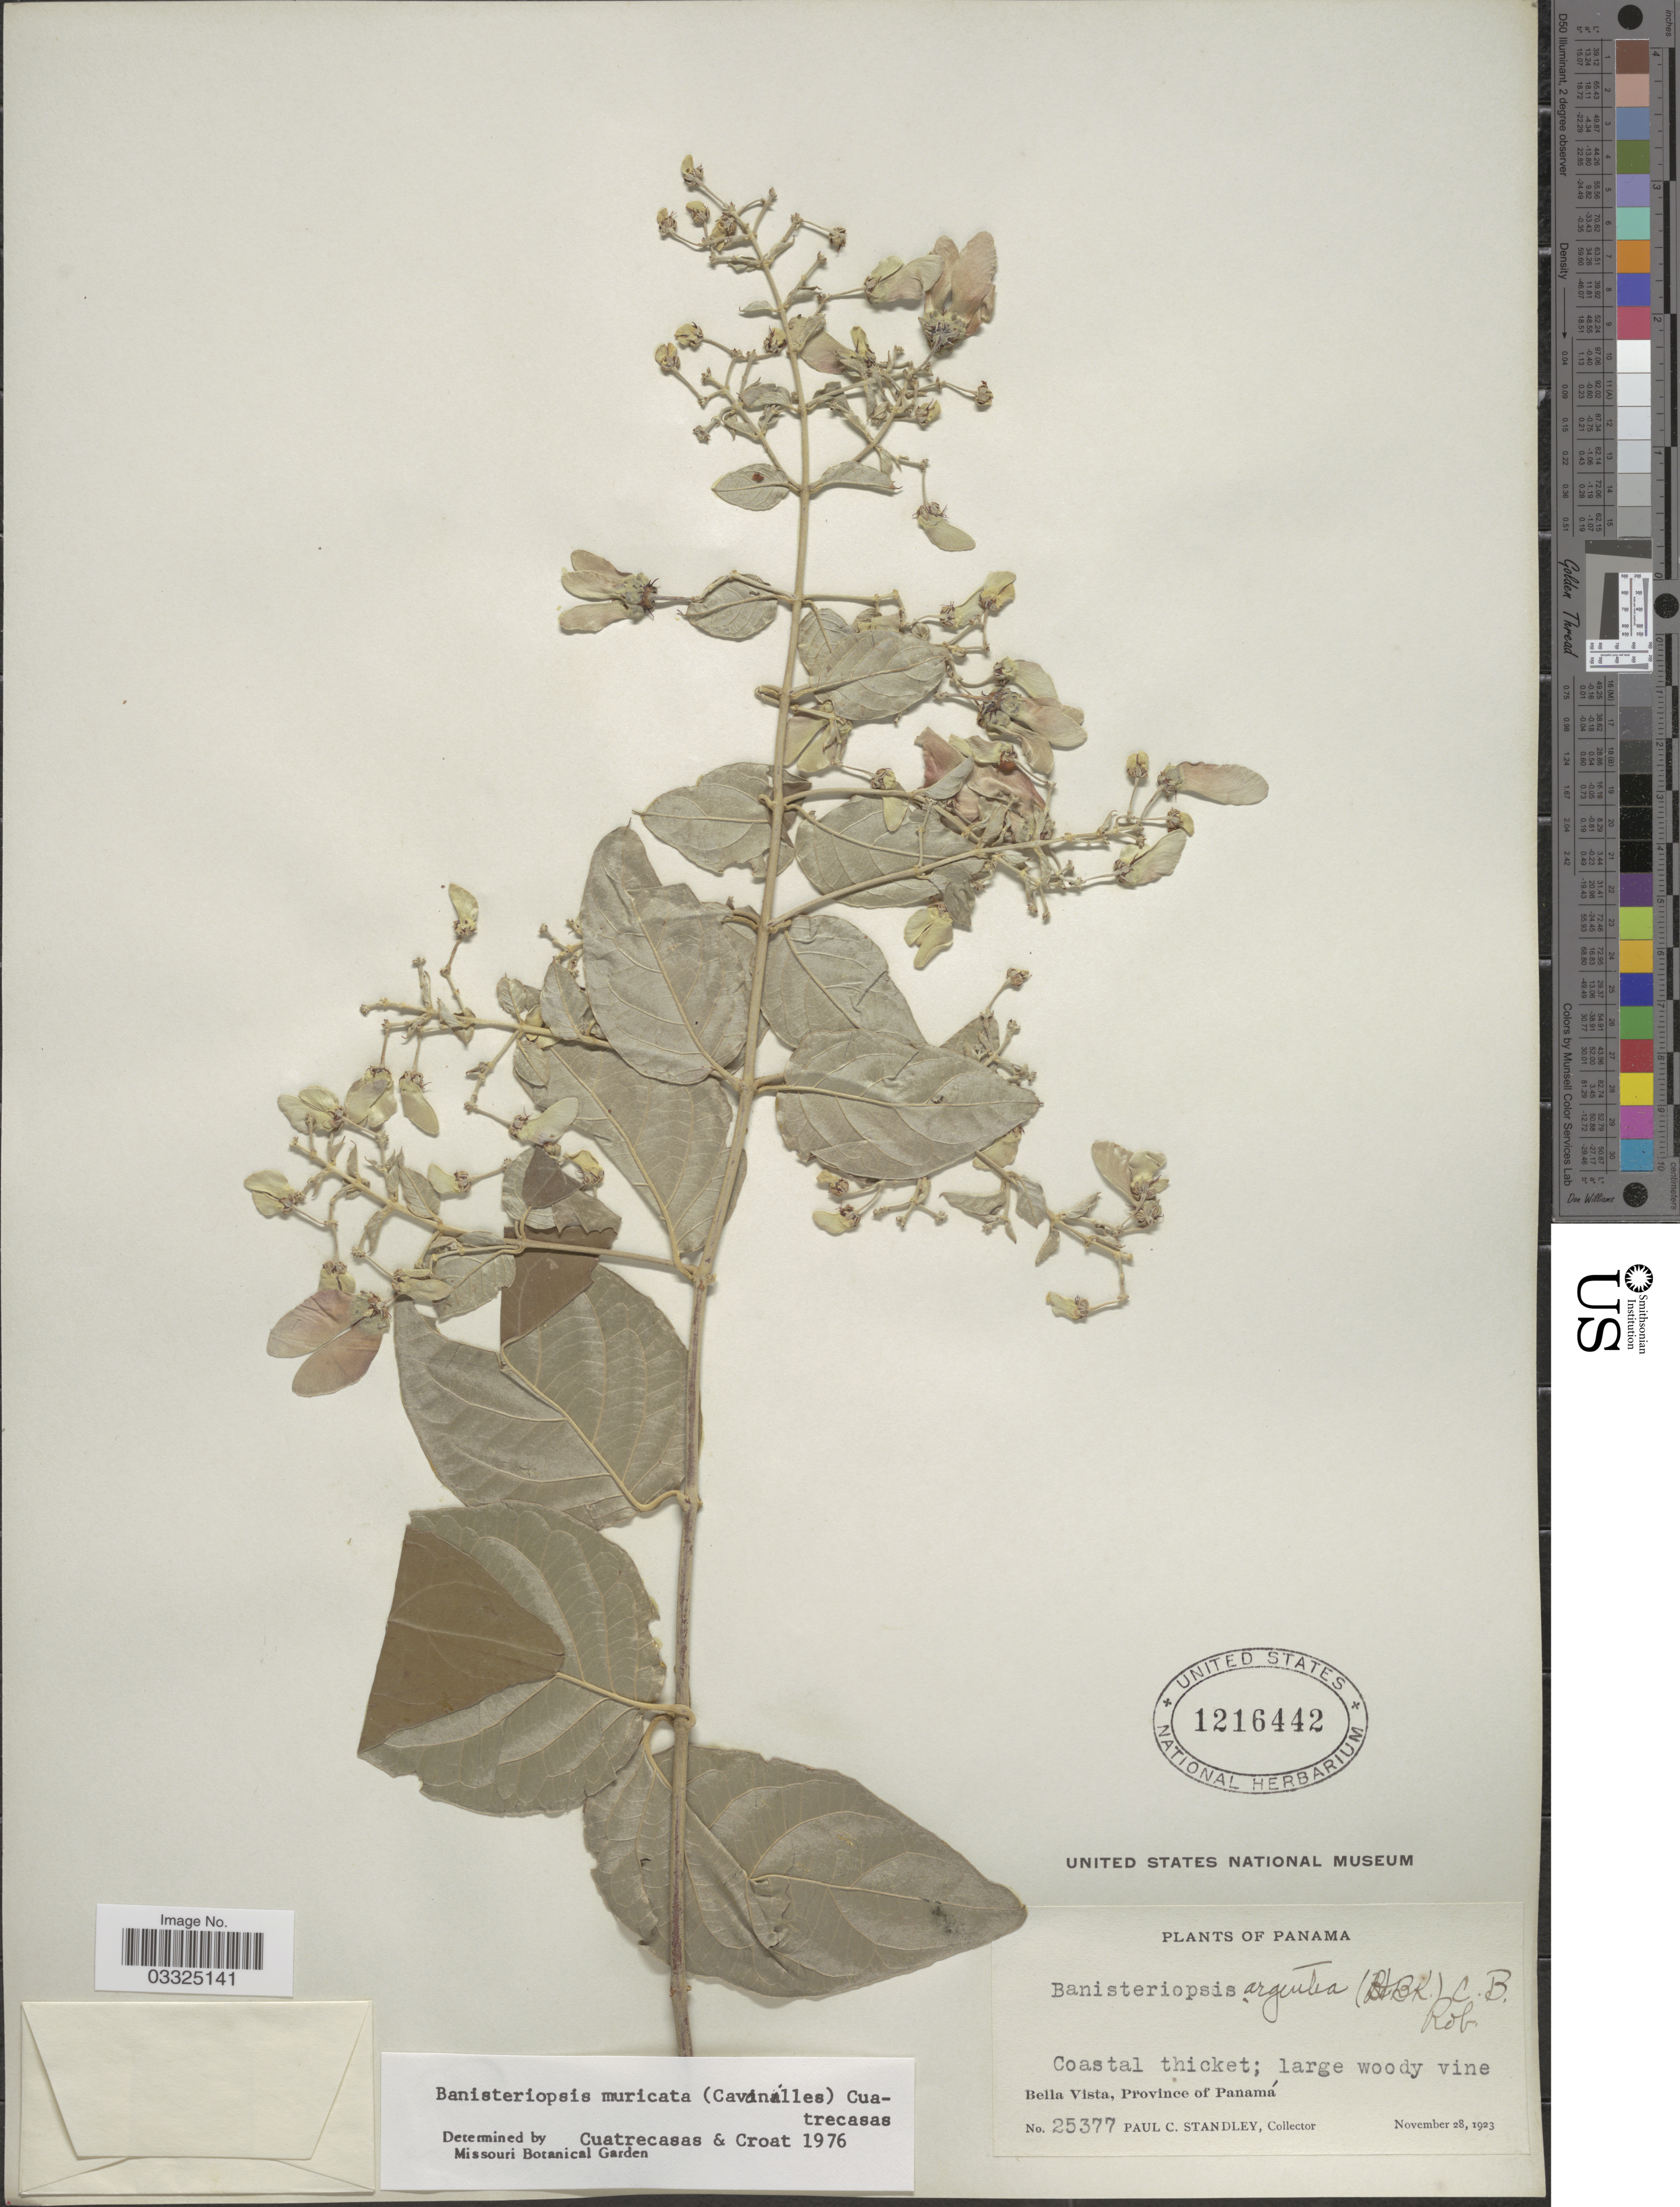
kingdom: Plantae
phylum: Tracheophyta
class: Magnoliopsida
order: Malpighiales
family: Malpighiaceae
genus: Banisteriopsis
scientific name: Banisteriopsis muricata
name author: (Cav.) Cuatrec.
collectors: P. C. Standley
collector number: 25377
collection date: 1923-11-28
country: Panama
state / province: Panamá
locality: Bella Vista.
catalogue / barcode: US 1216442